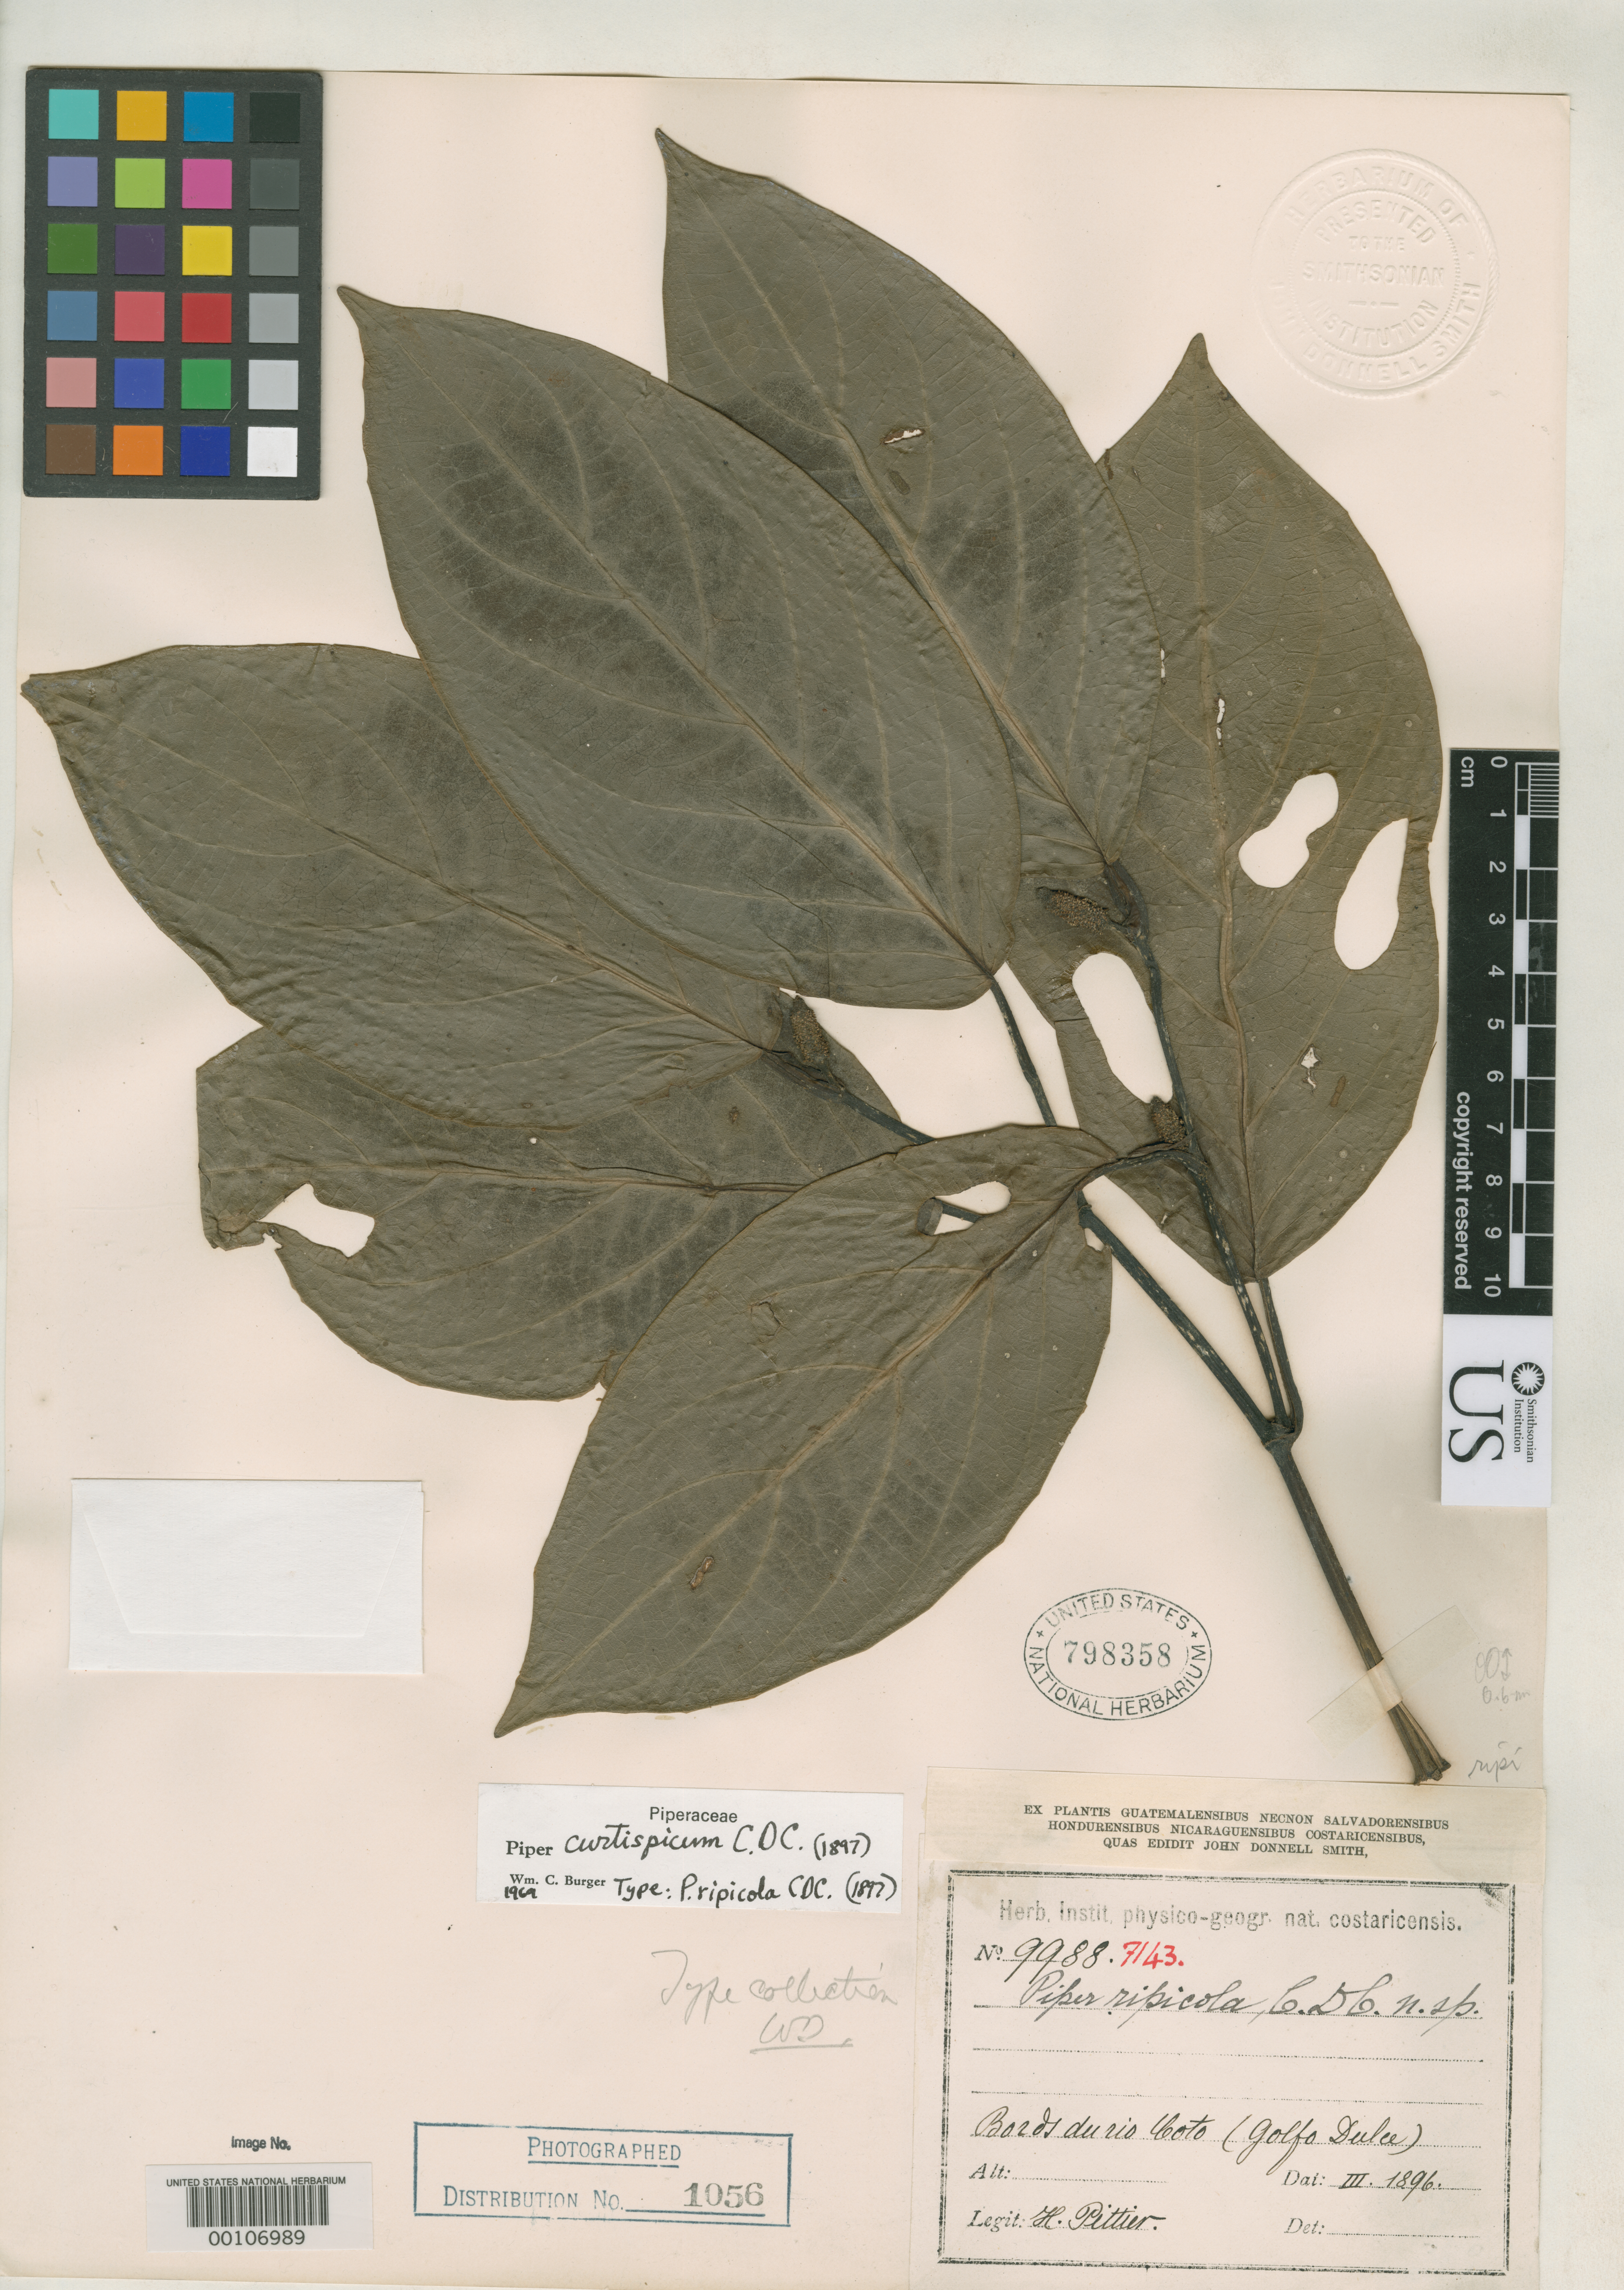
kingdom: Plantae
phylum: Tracheophyta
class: Magnoliopsida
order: Piperales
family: Piperaceae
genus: Piper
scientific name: Piper ripicola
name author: C. DC. in Pittier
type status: Isotype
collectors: H. F. Pittier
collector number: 9988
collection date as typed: Mar 1896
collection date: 1896-03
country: Costa Rica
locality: Rio Coto, Golfo Dulce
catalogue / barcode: US 798358